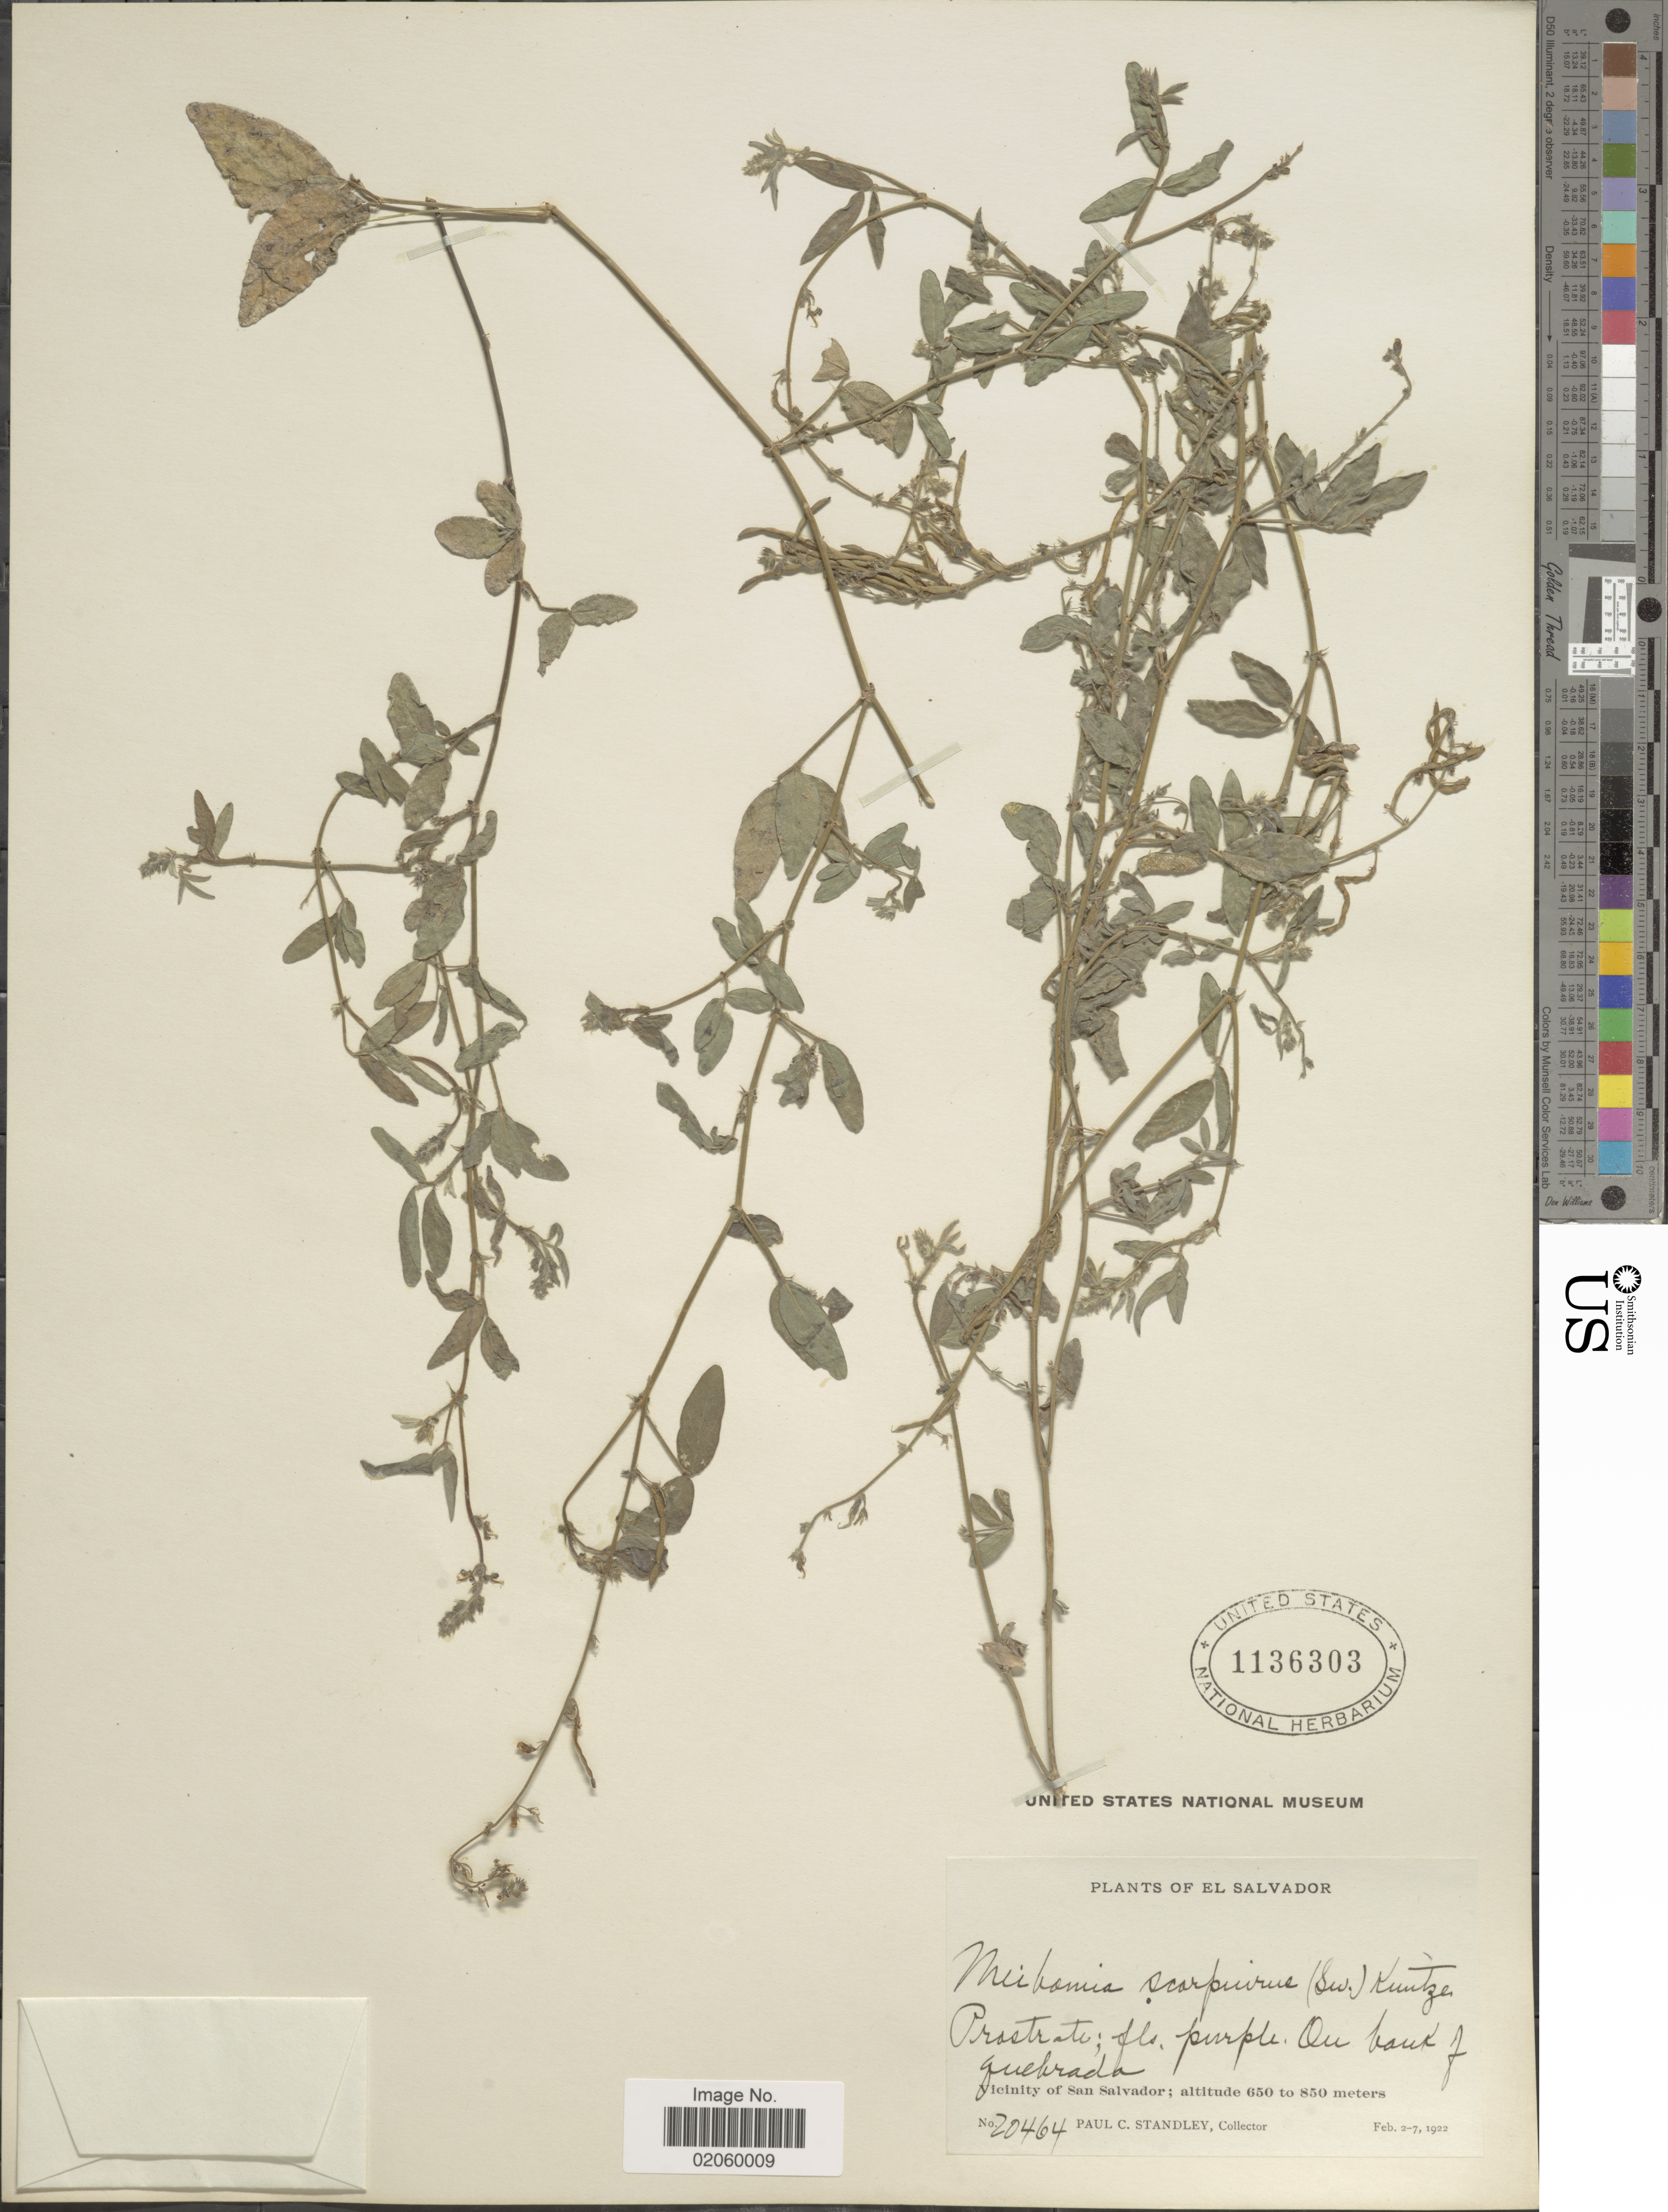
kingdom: Plantae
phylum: Tracheophyta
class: Magnoliopsida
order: Fabales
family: Fabaceae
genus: Desmodium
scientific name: Desmodium scorpiurus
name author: (Sw.) Desv. ex DC.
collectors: P. C. Standley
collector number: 20464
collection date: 1922-02-02/1922-02-07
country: El Salvador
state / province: San Salvador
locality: On bank of Quebrada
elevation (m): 650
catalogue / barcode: US 1136303